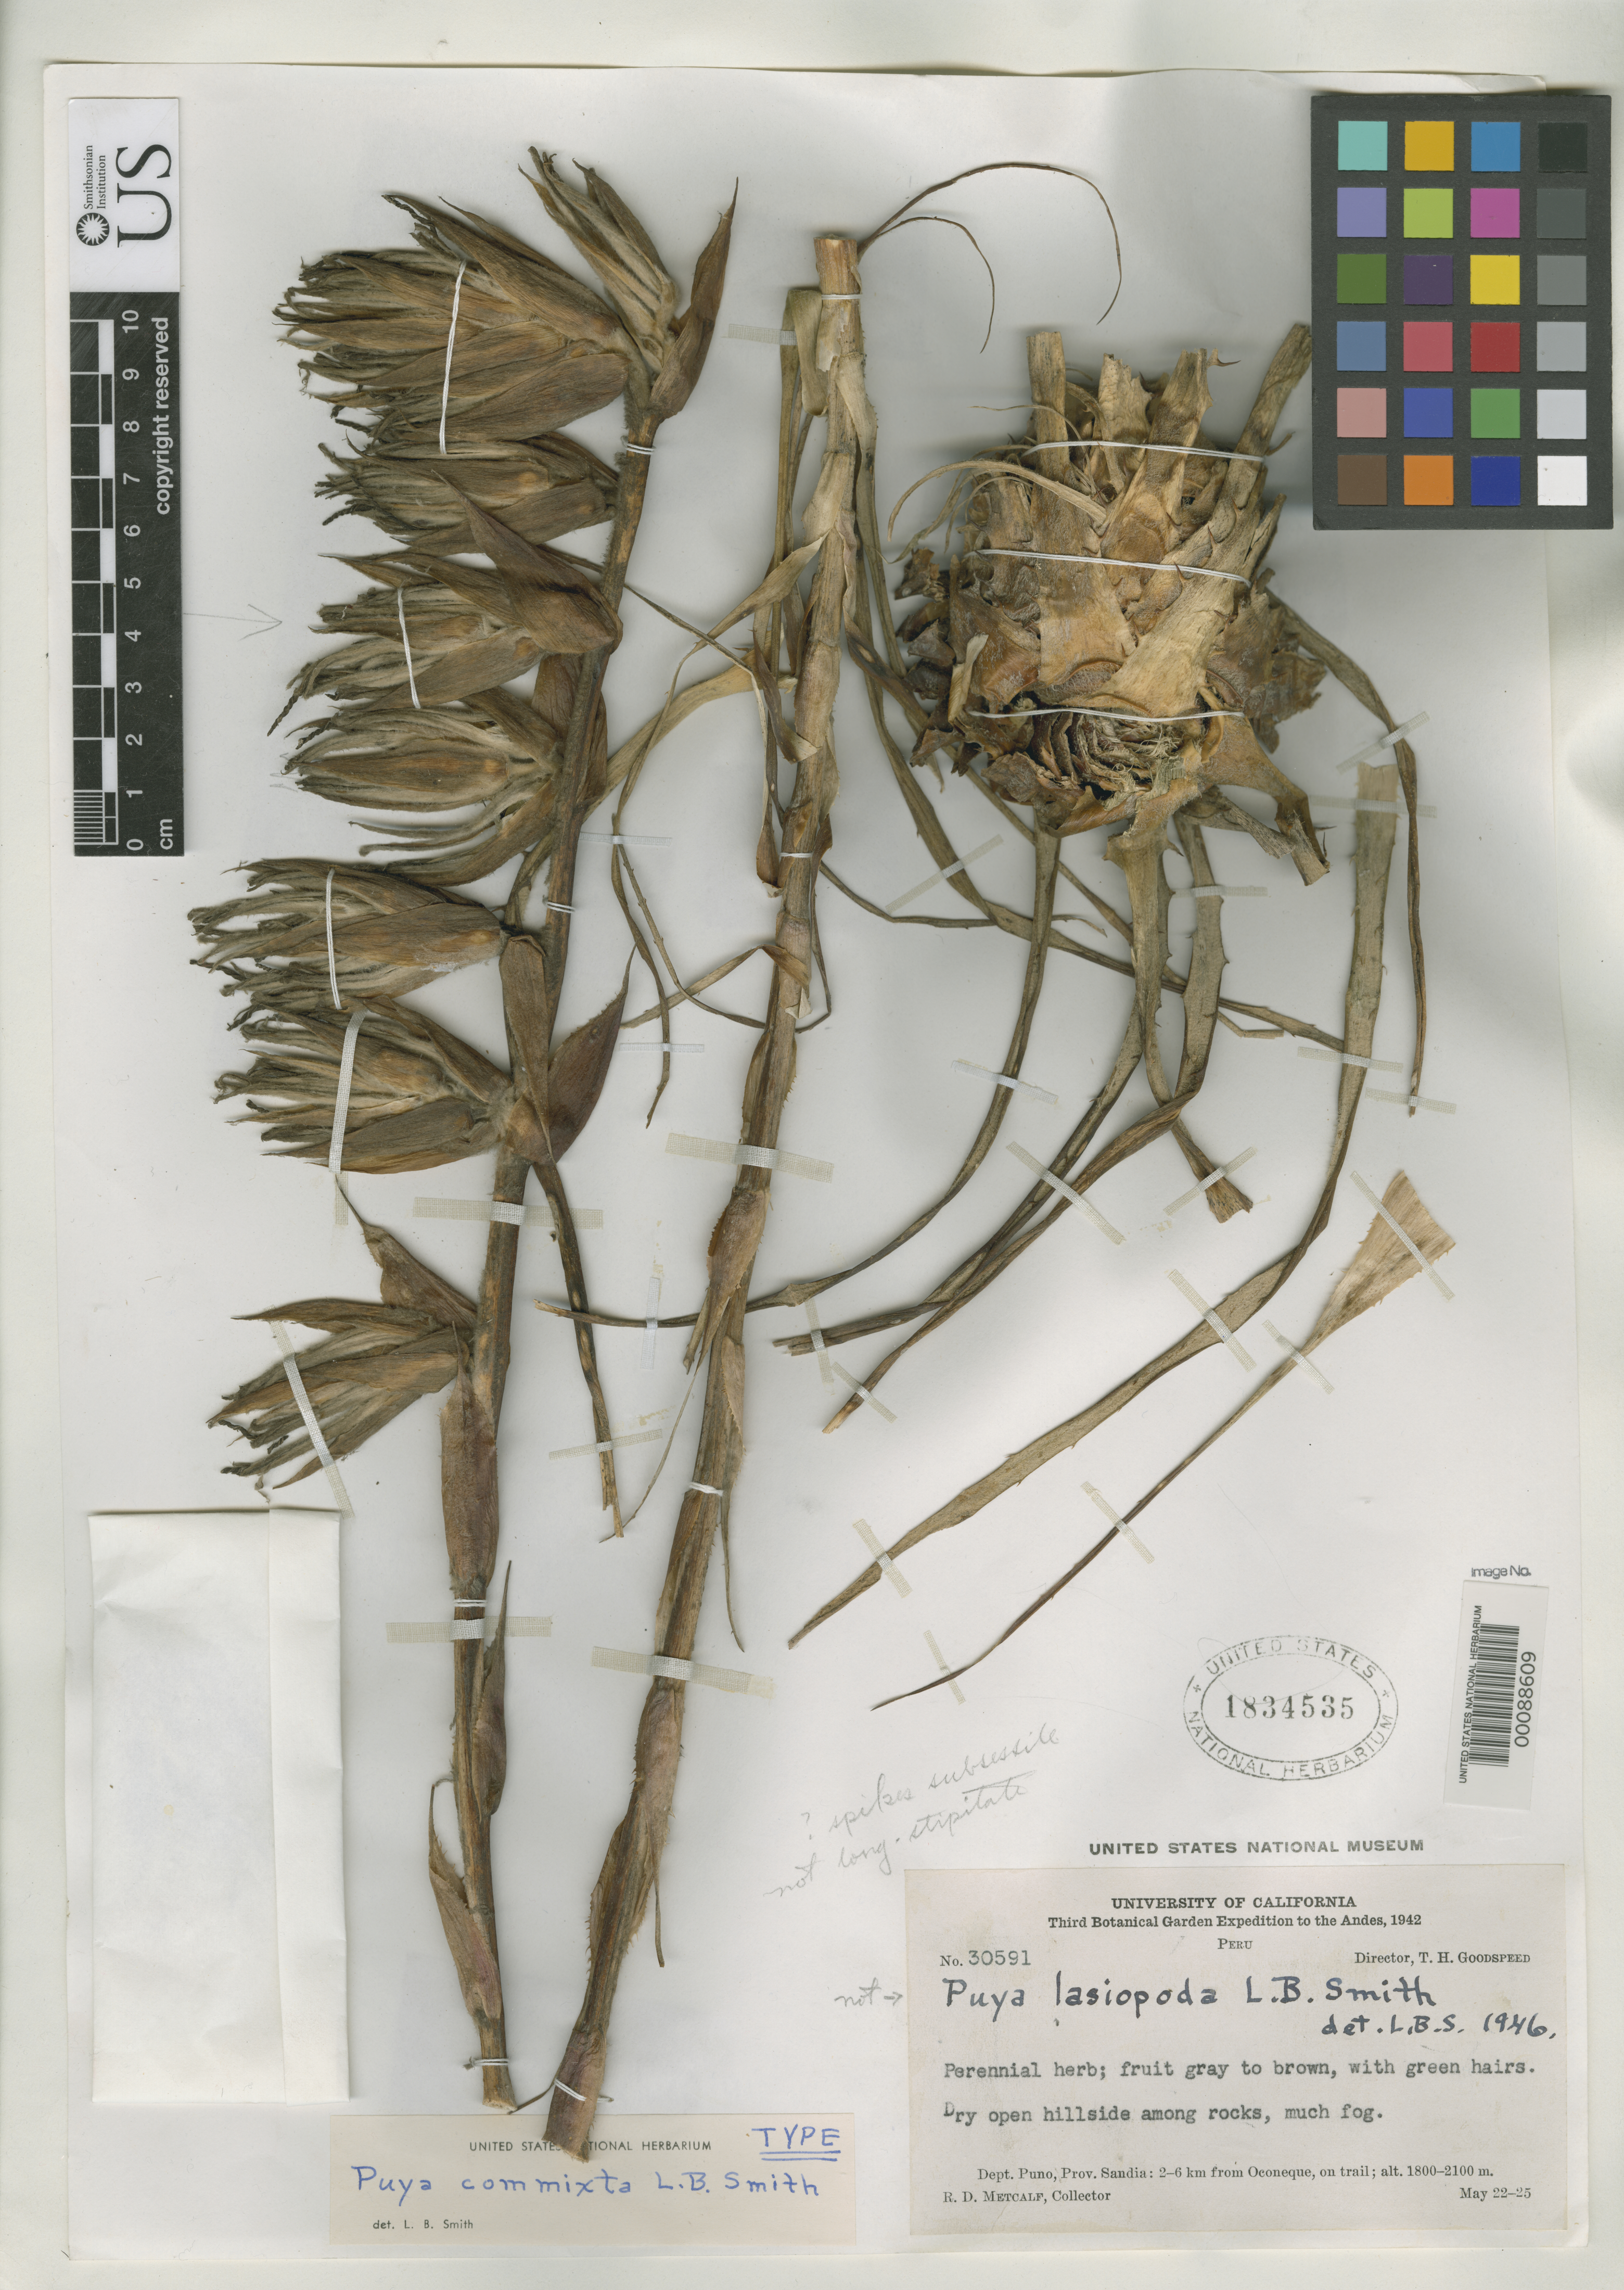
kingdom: Plantae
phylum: Tracheophyta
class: Liliopsida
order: Poales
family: Bromeliaceae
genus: Puya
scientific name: Puya commixta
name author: L.B. Sm.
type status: Holotype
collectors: R. D. Metcalf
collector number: Goodspeed 30591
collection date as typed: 22 May 1942 to 25 May 1942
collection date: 1942-05-22/1942-05-25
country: Peru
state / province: Puno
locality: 2-6 km. from Oconeque.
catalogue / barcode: US 1834535